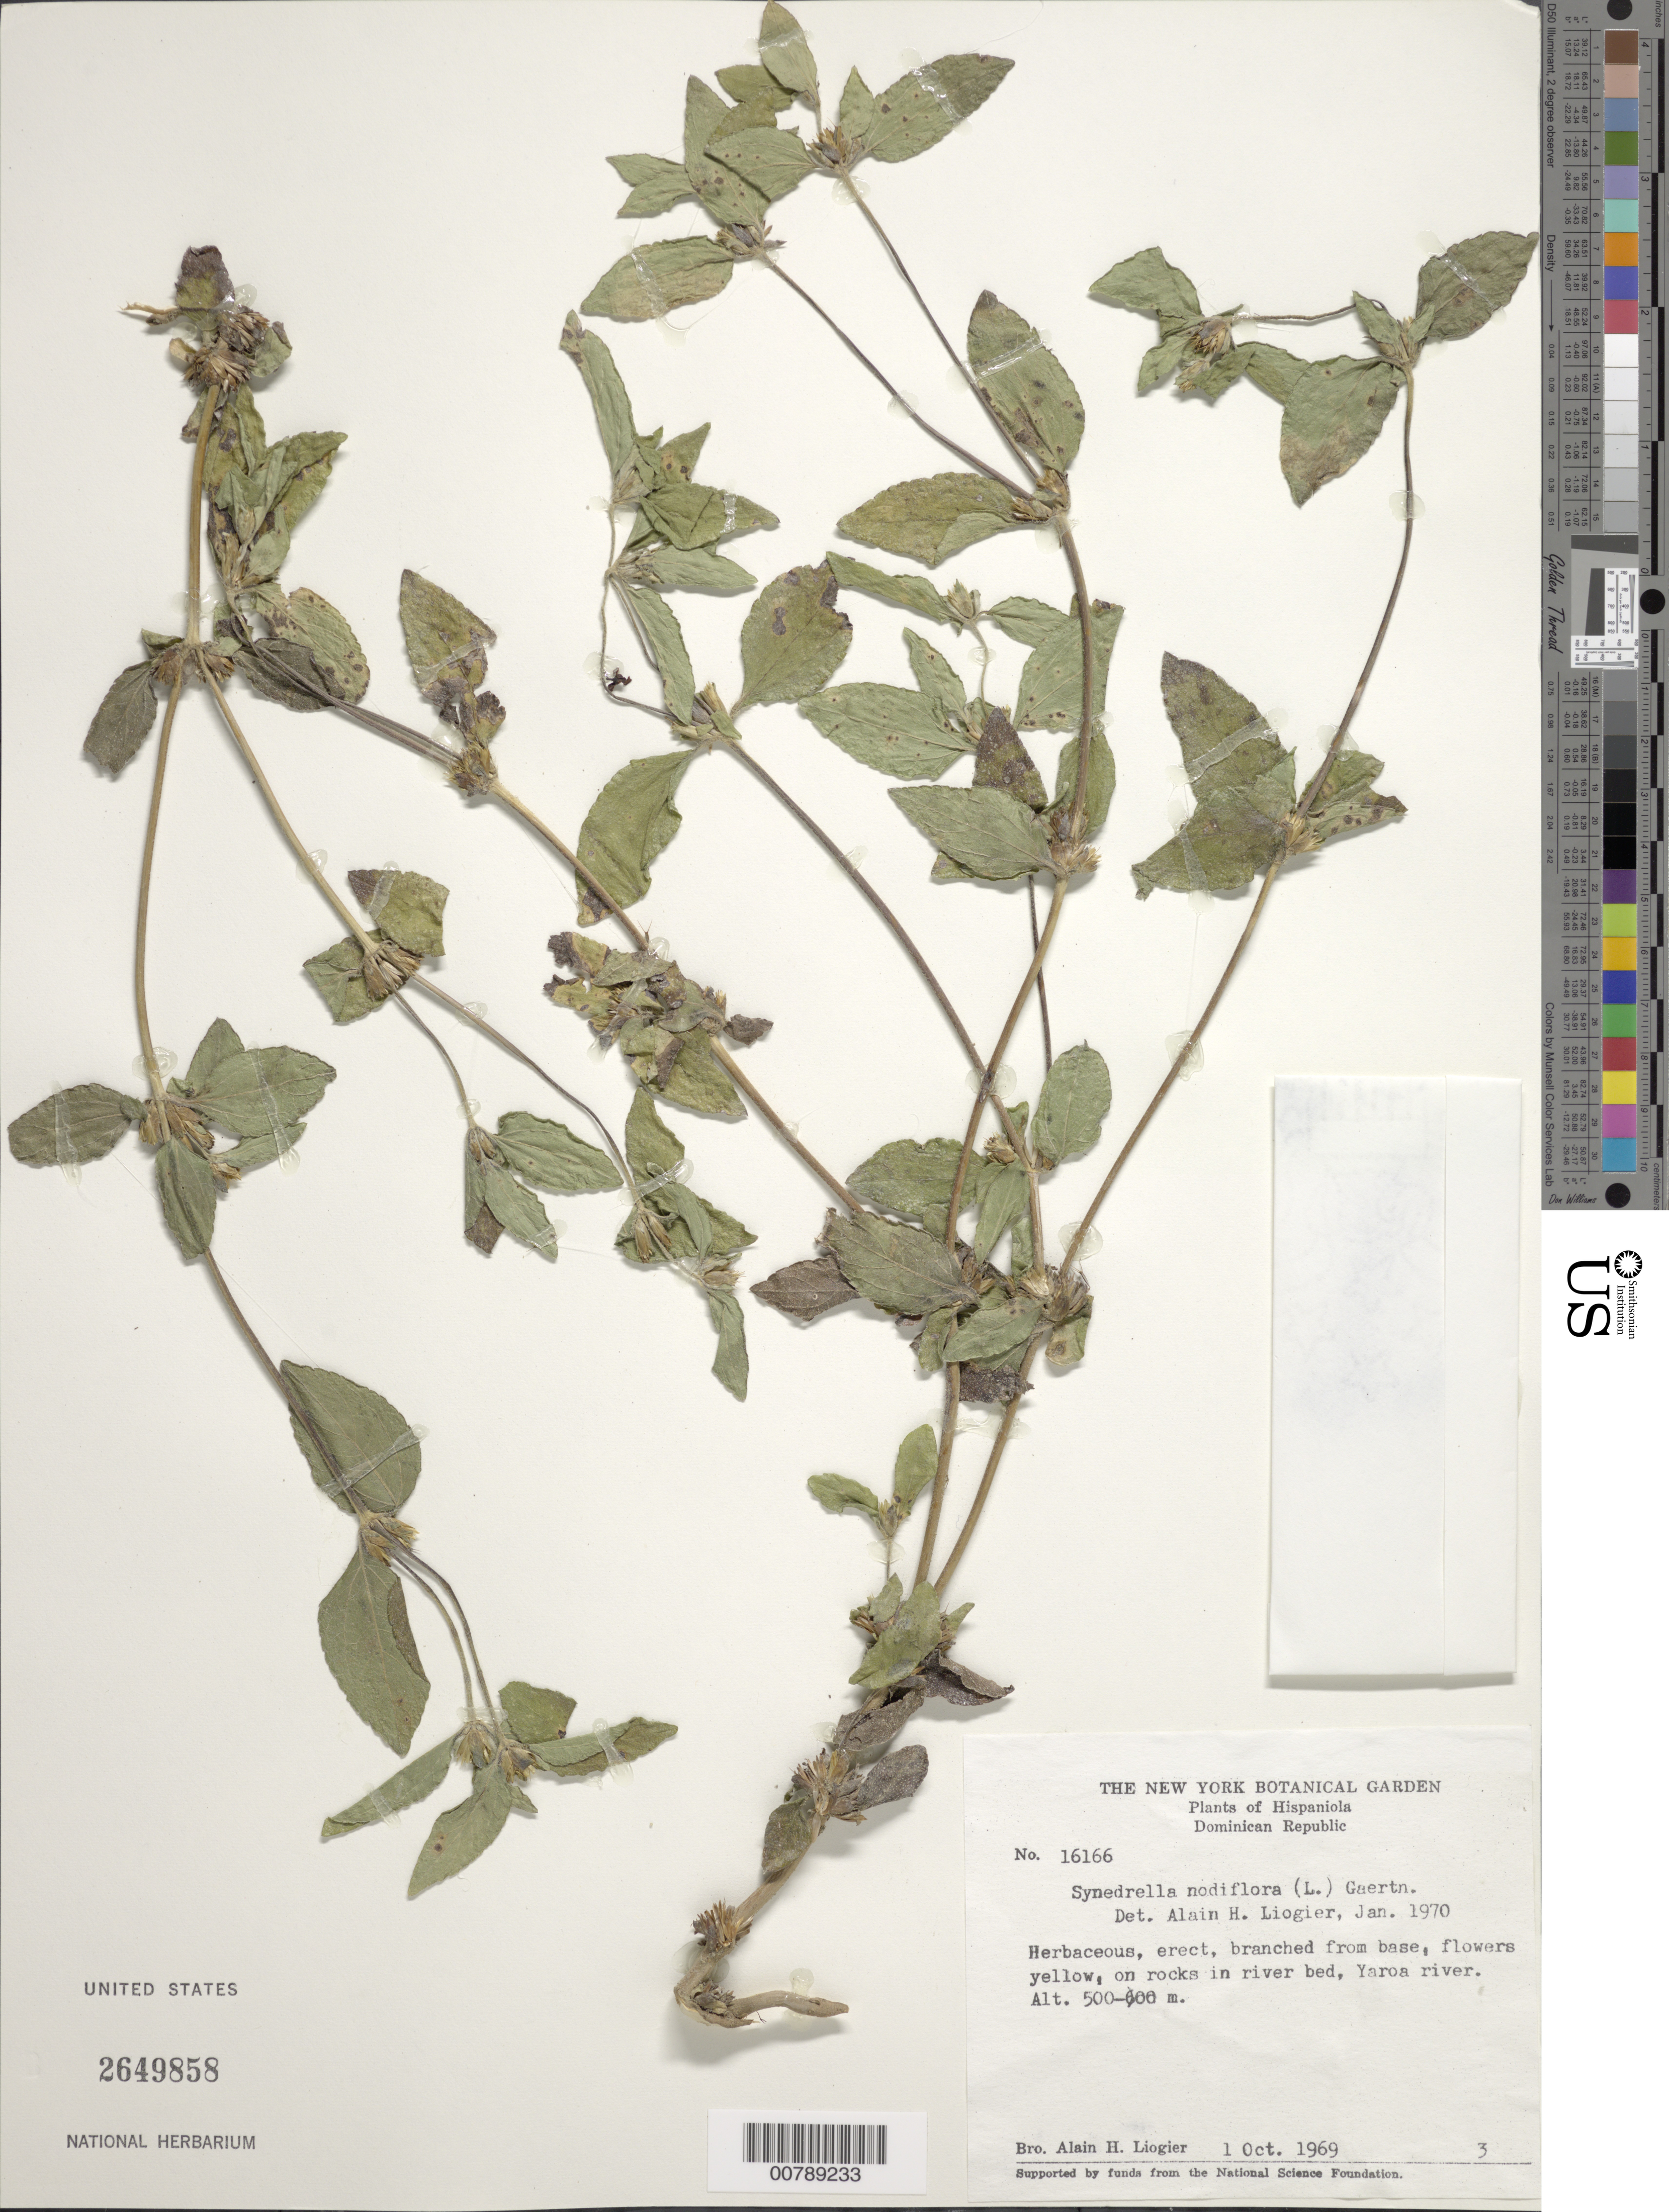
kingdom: Plantae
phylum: Tracheophyta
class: Magnoliopsida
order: Asterales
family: Asteraceae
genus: Synedrella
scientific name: Synedrella nodiflora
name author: (L.) Gaertn.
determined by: Liogier, Alain H.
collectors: A. H. Liogier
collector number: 16166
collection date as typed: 01 Oct 1969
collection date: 1969-10-01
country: Dominican Republic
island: Hispaniola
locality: Yaroa river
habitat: On rocks in river bed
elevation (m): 500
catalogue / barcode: US 2649858